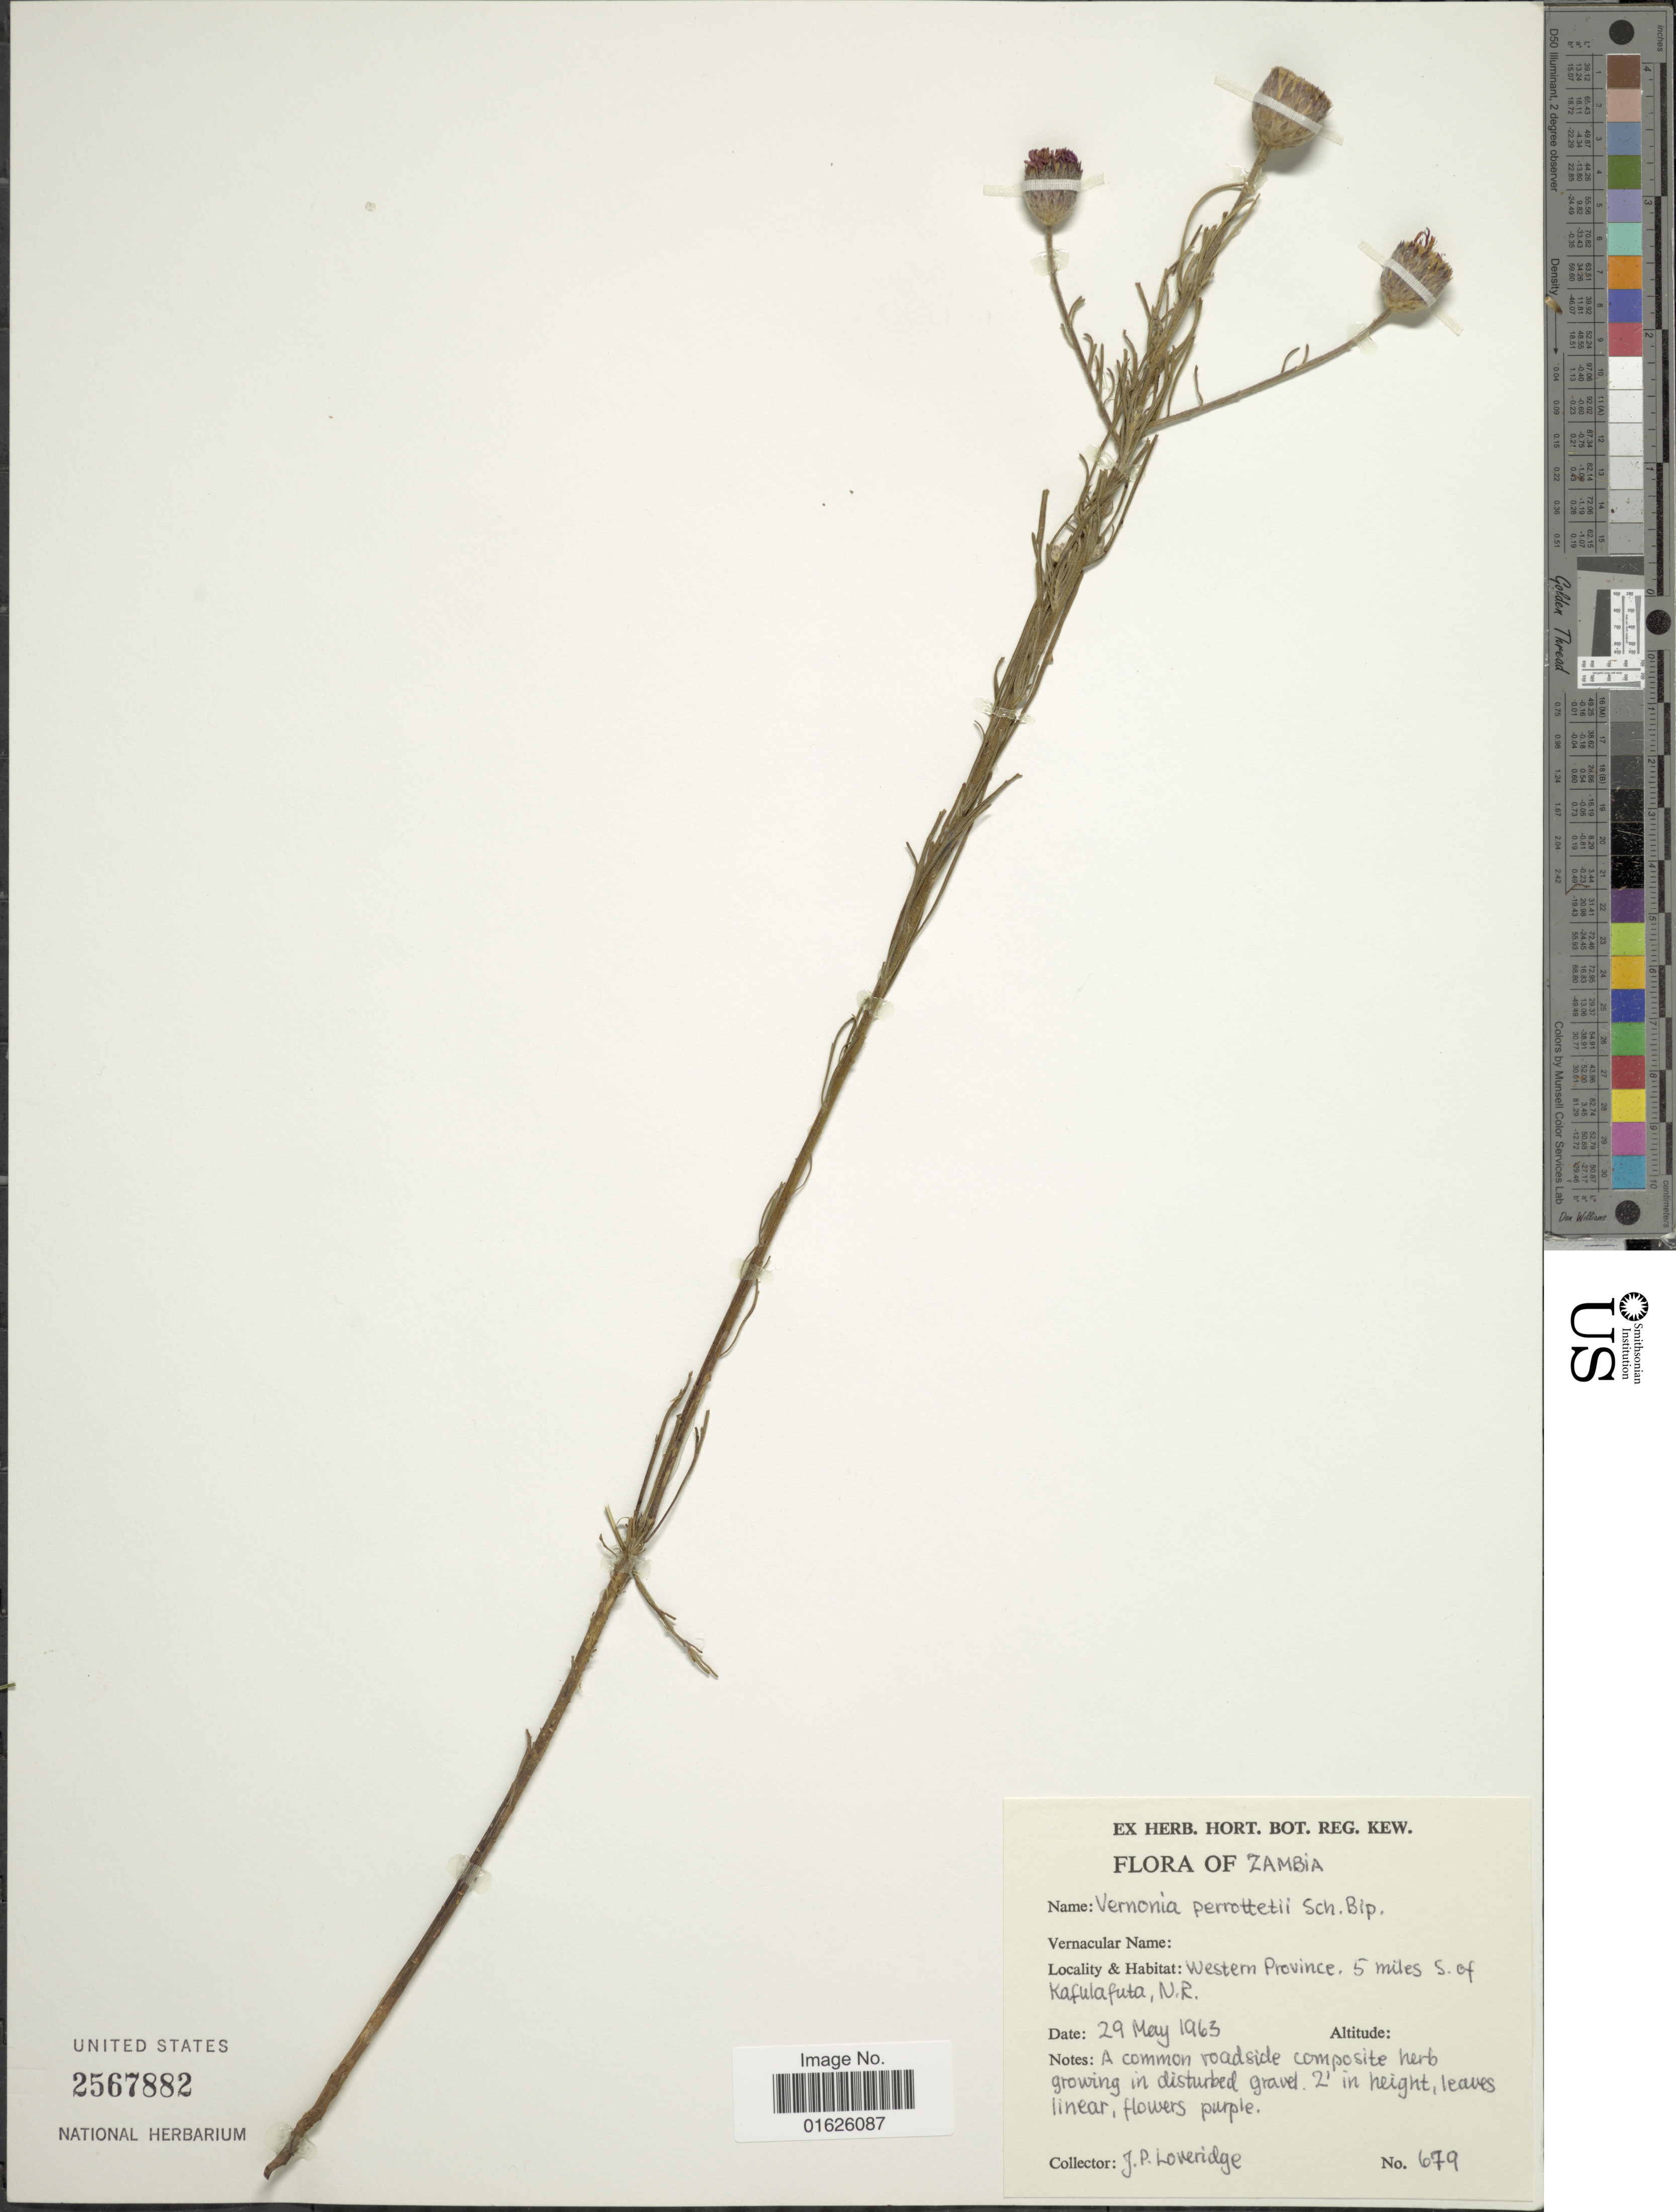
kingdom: Plantae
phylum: Tracheophyta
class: Magnoliopsida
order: Asterales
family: Asteraceae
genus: Polydora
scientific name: Polydora serratuloides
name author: (DC.) H. Rob.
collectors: J. Loveridge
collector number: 679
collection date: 1963-05-29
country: Zambia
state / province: Western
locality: Western Province, 5 miles S of Kafulafuta, N.R.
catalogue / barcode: US 2567882